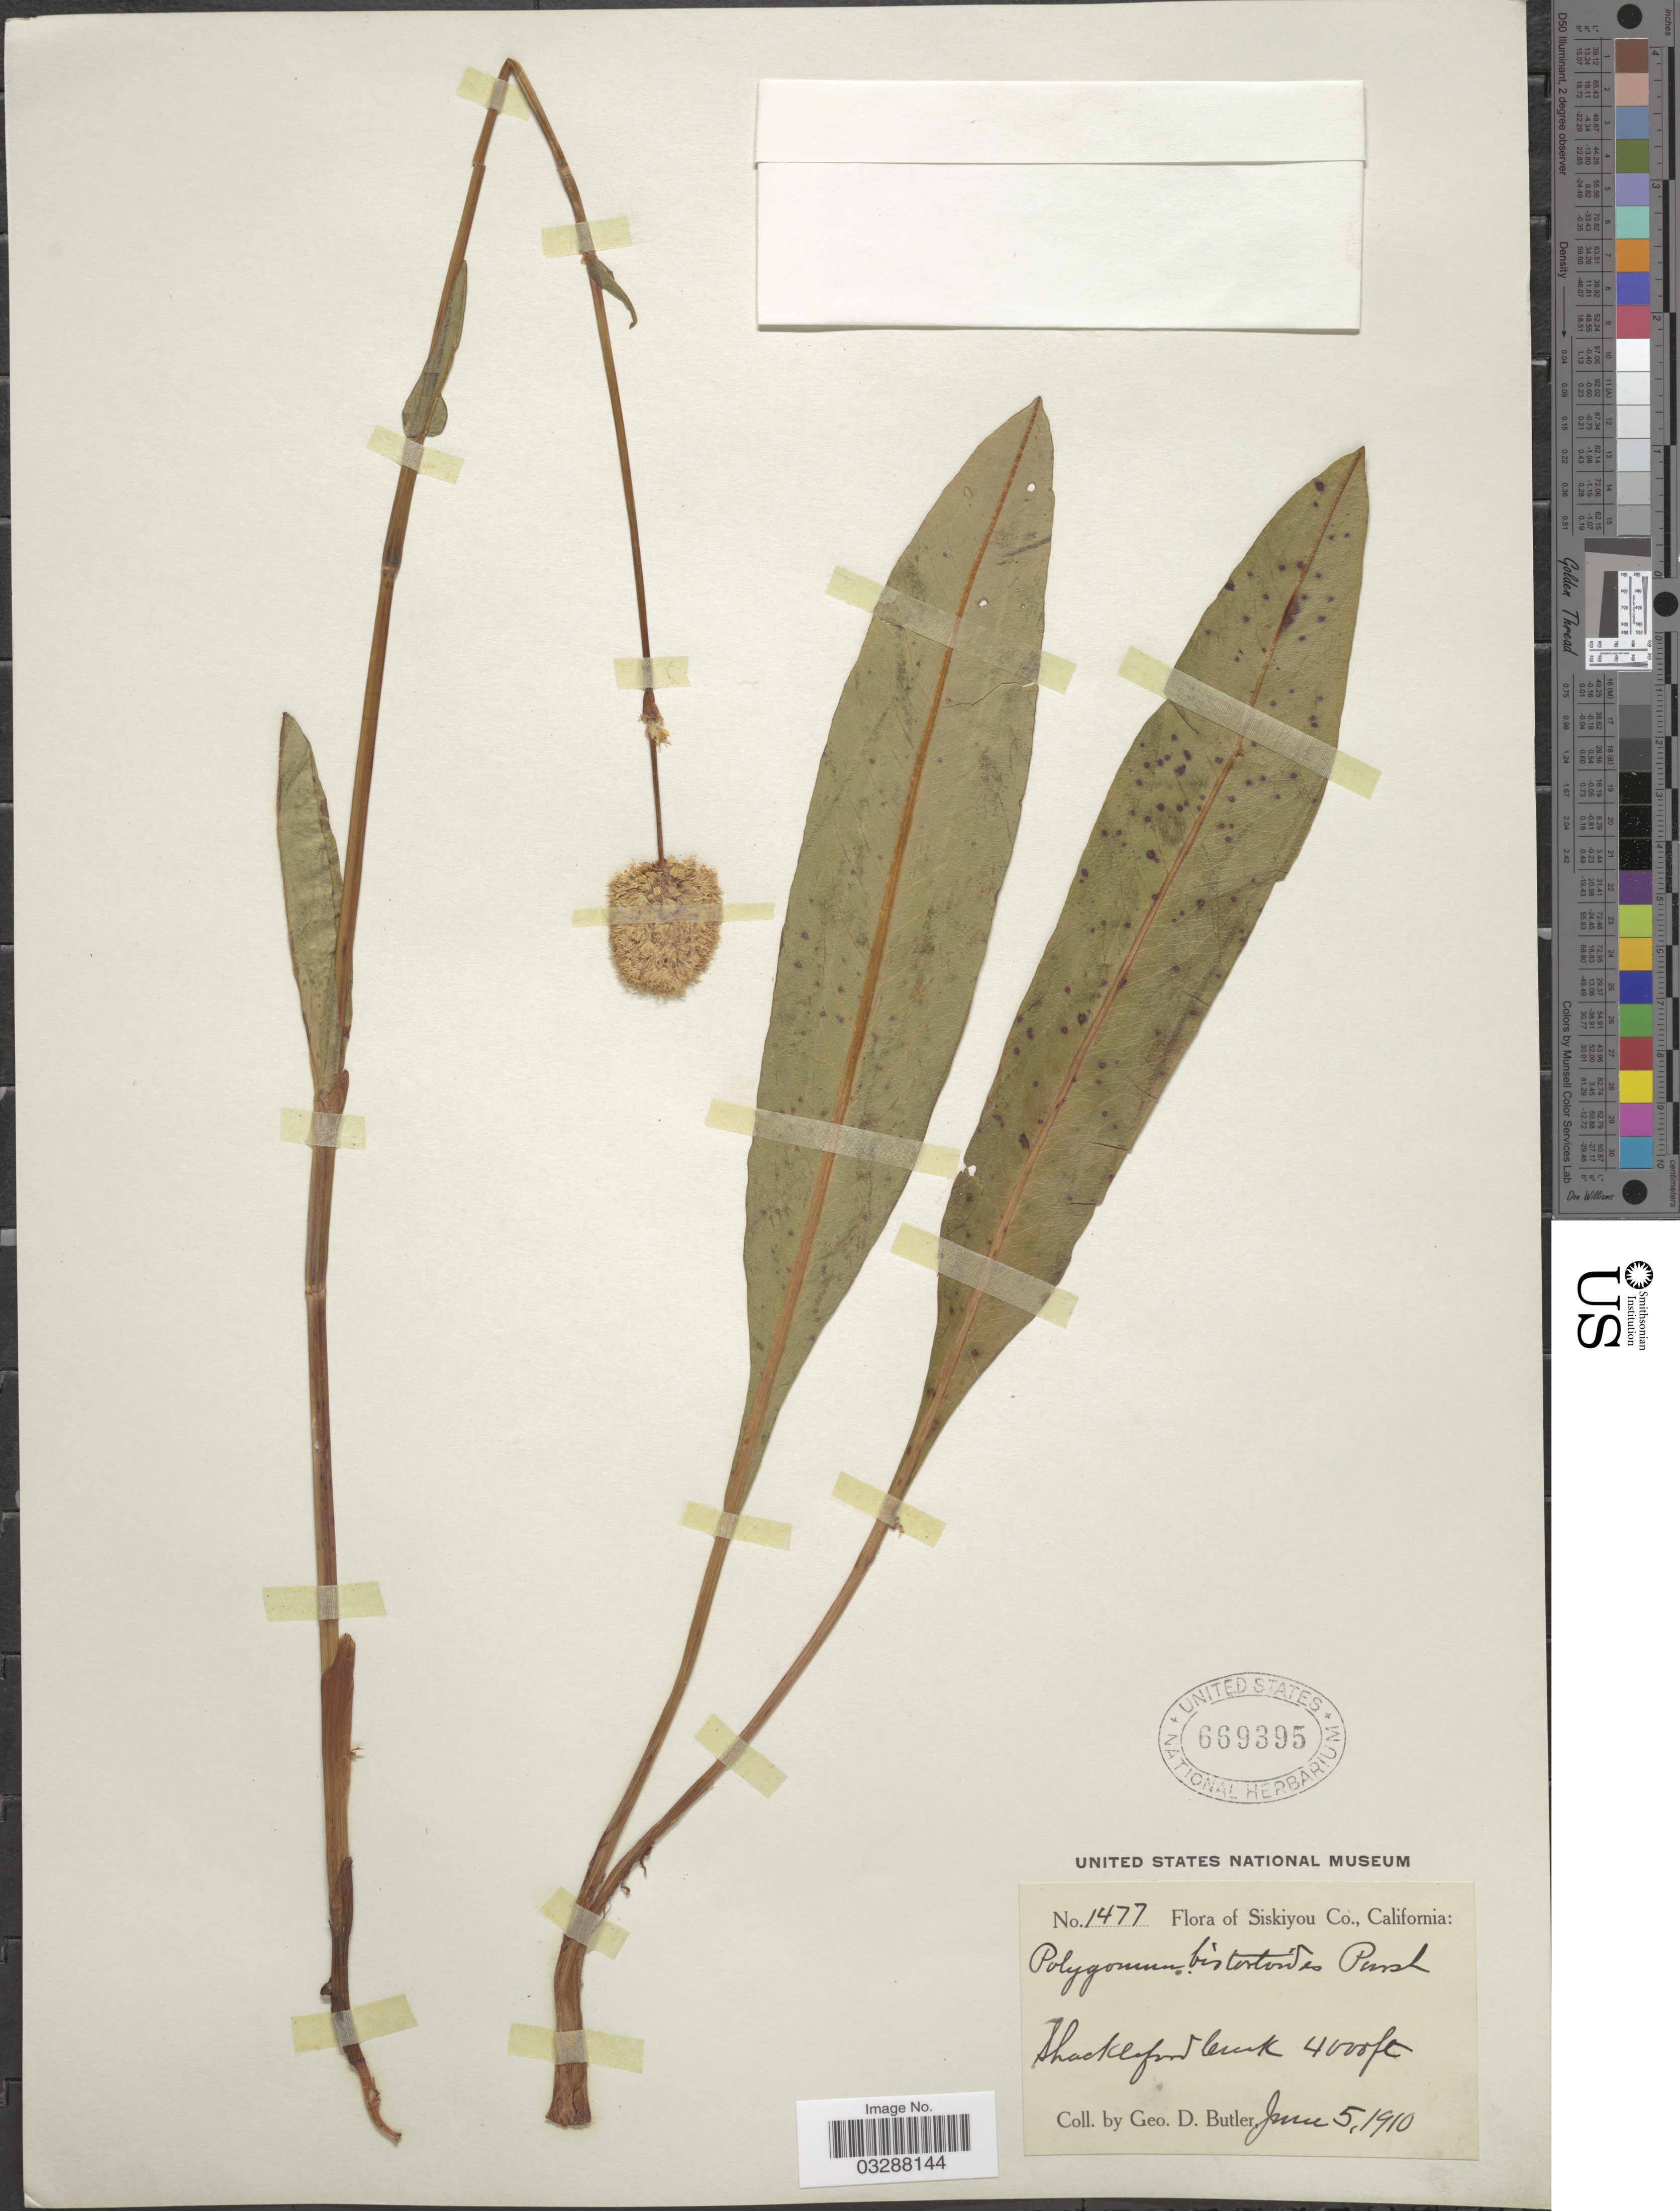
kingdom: Plantae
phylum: Tracheophyta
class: Magnoliopsida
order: Caryophyllales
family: Polygonaceae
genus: Bistorta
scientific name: Bistorta bistortoides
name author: (Pursh) Small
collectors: G. D. Butler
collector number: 1477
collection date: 1910-06-05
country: United States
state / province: California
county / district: Siskiyou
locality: Siskiyou Co., Shackleford Creek.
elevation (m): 1219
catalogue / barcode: US 669395